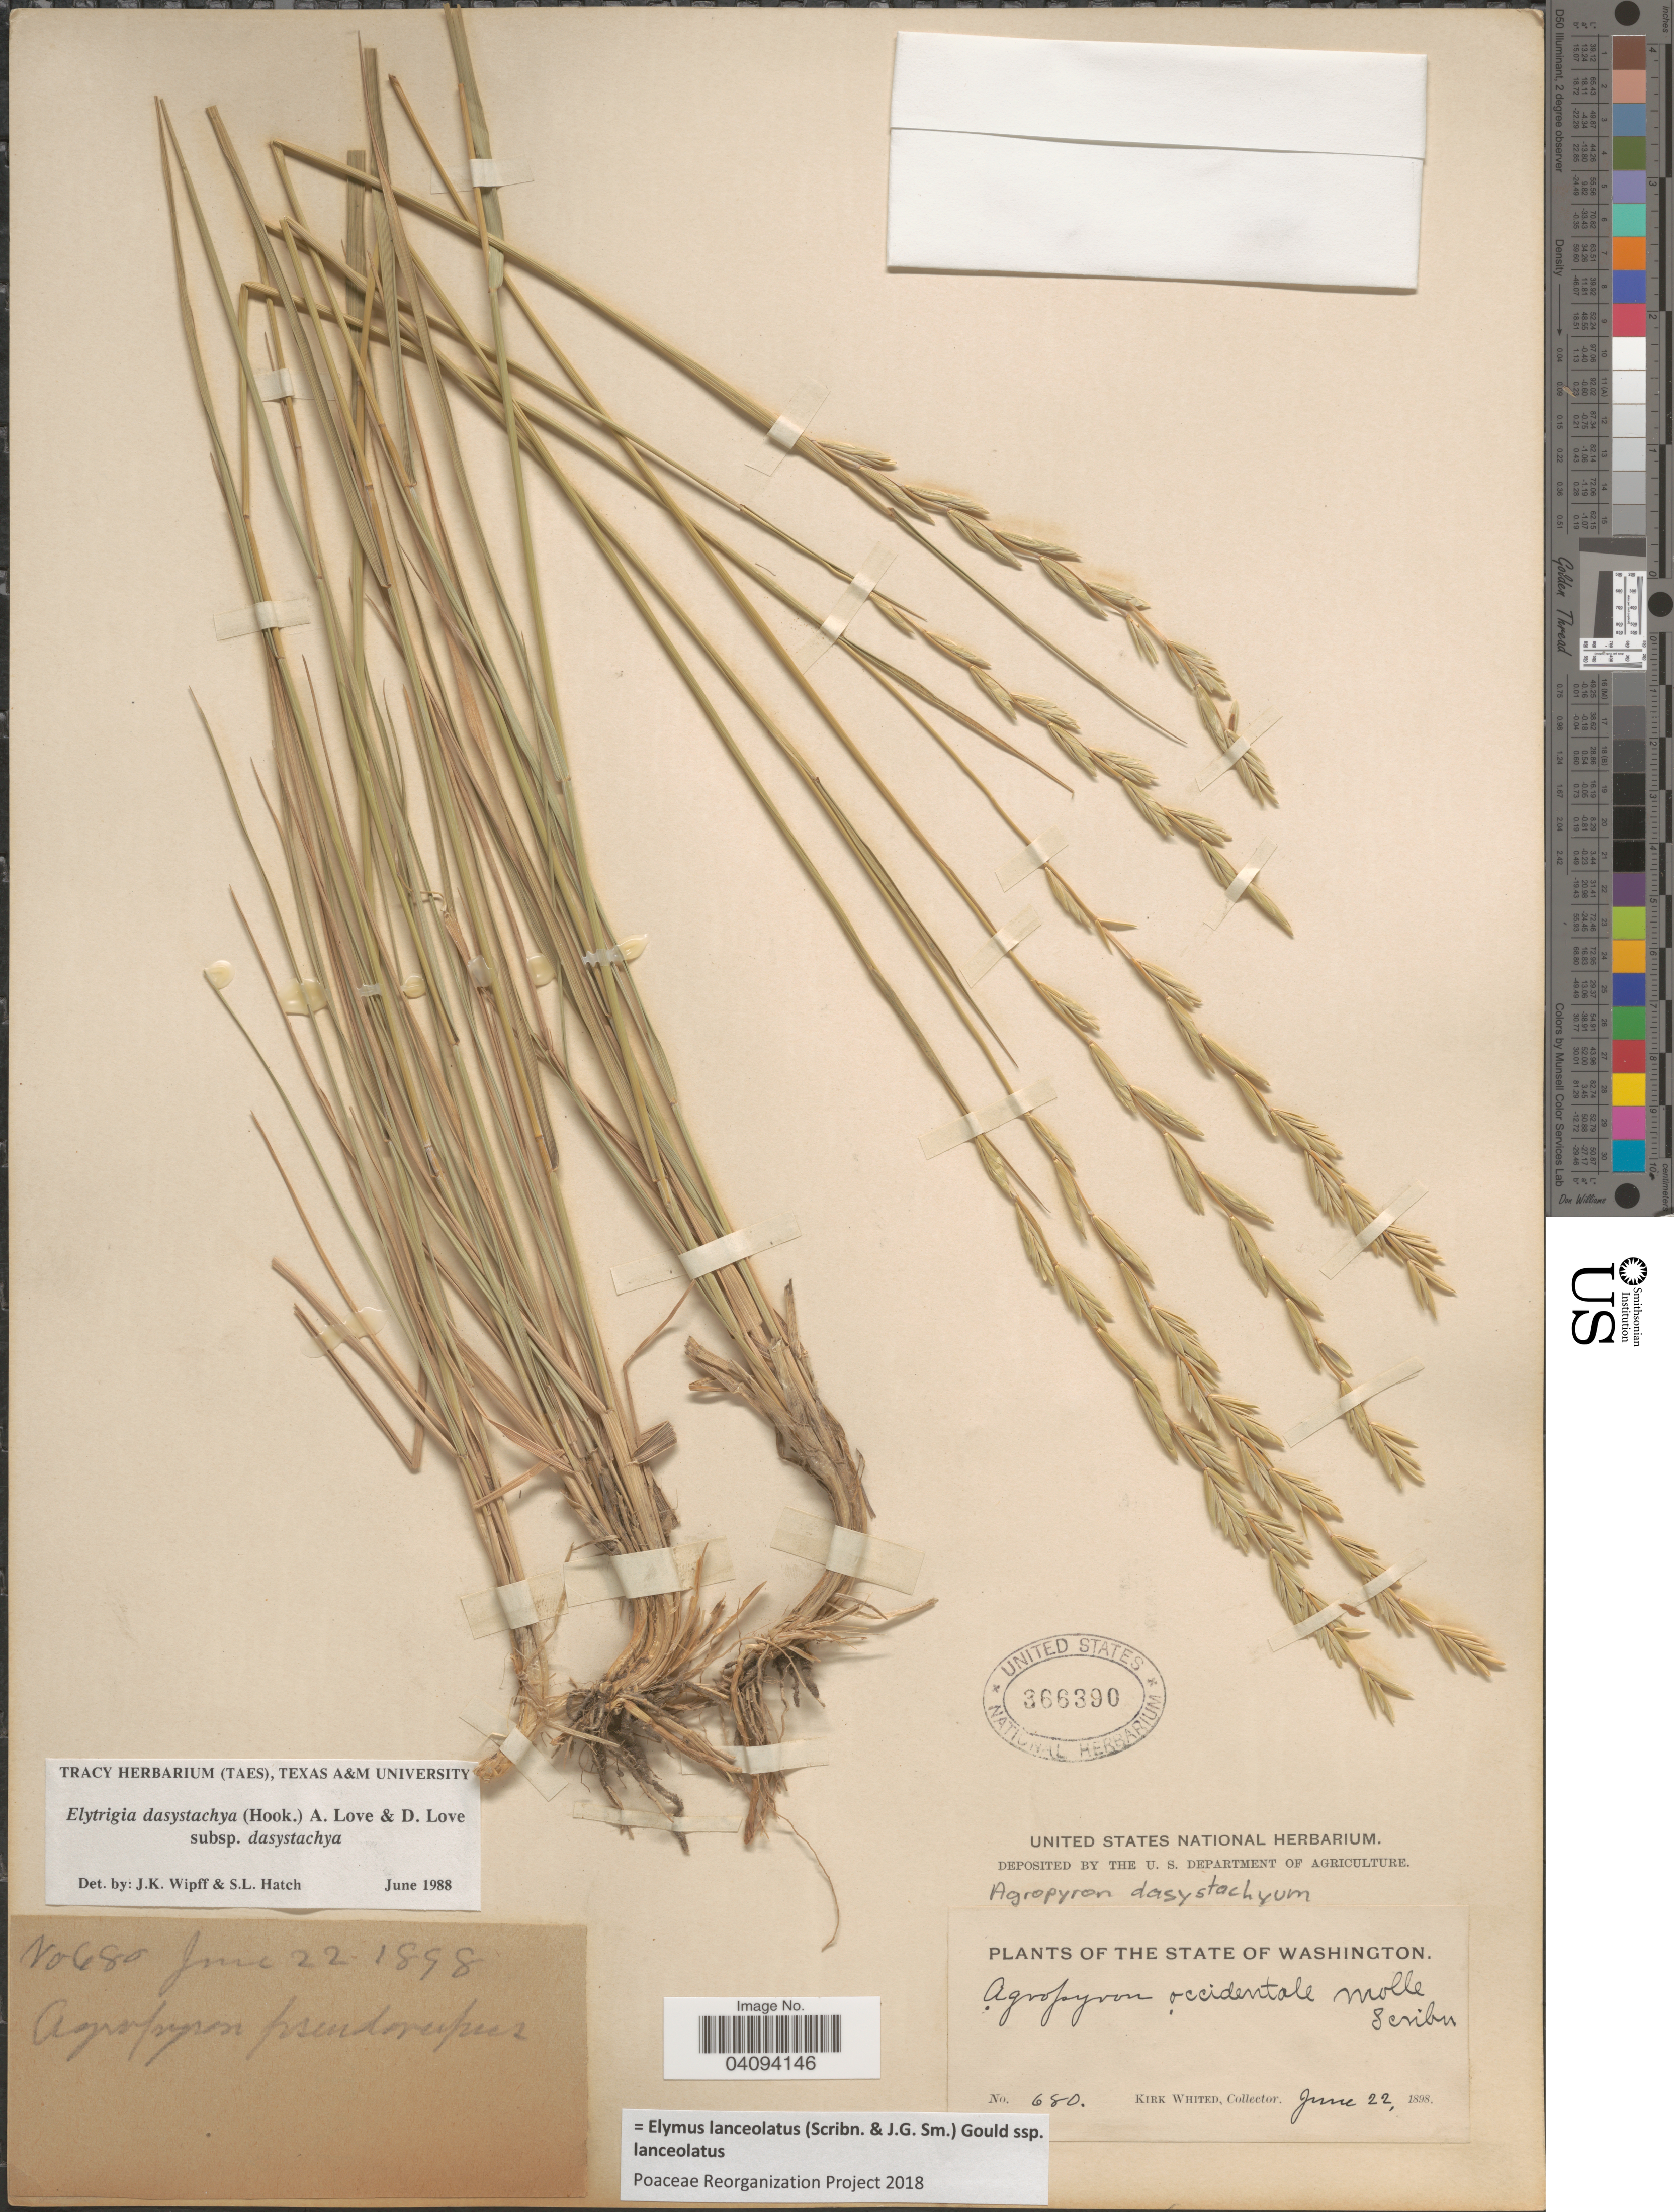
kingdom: Plantae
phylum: Tracheophyta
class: Liliopsida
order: Poales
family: Poaceae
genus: Elymus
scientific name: Elymus lanceolatus subsp. lanceolatus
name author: (Scribn. & J.G. Sm.) Gould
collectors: K. Whited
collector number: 680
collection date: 1898-06-22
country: United States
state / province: Washington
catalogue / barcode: US 366390